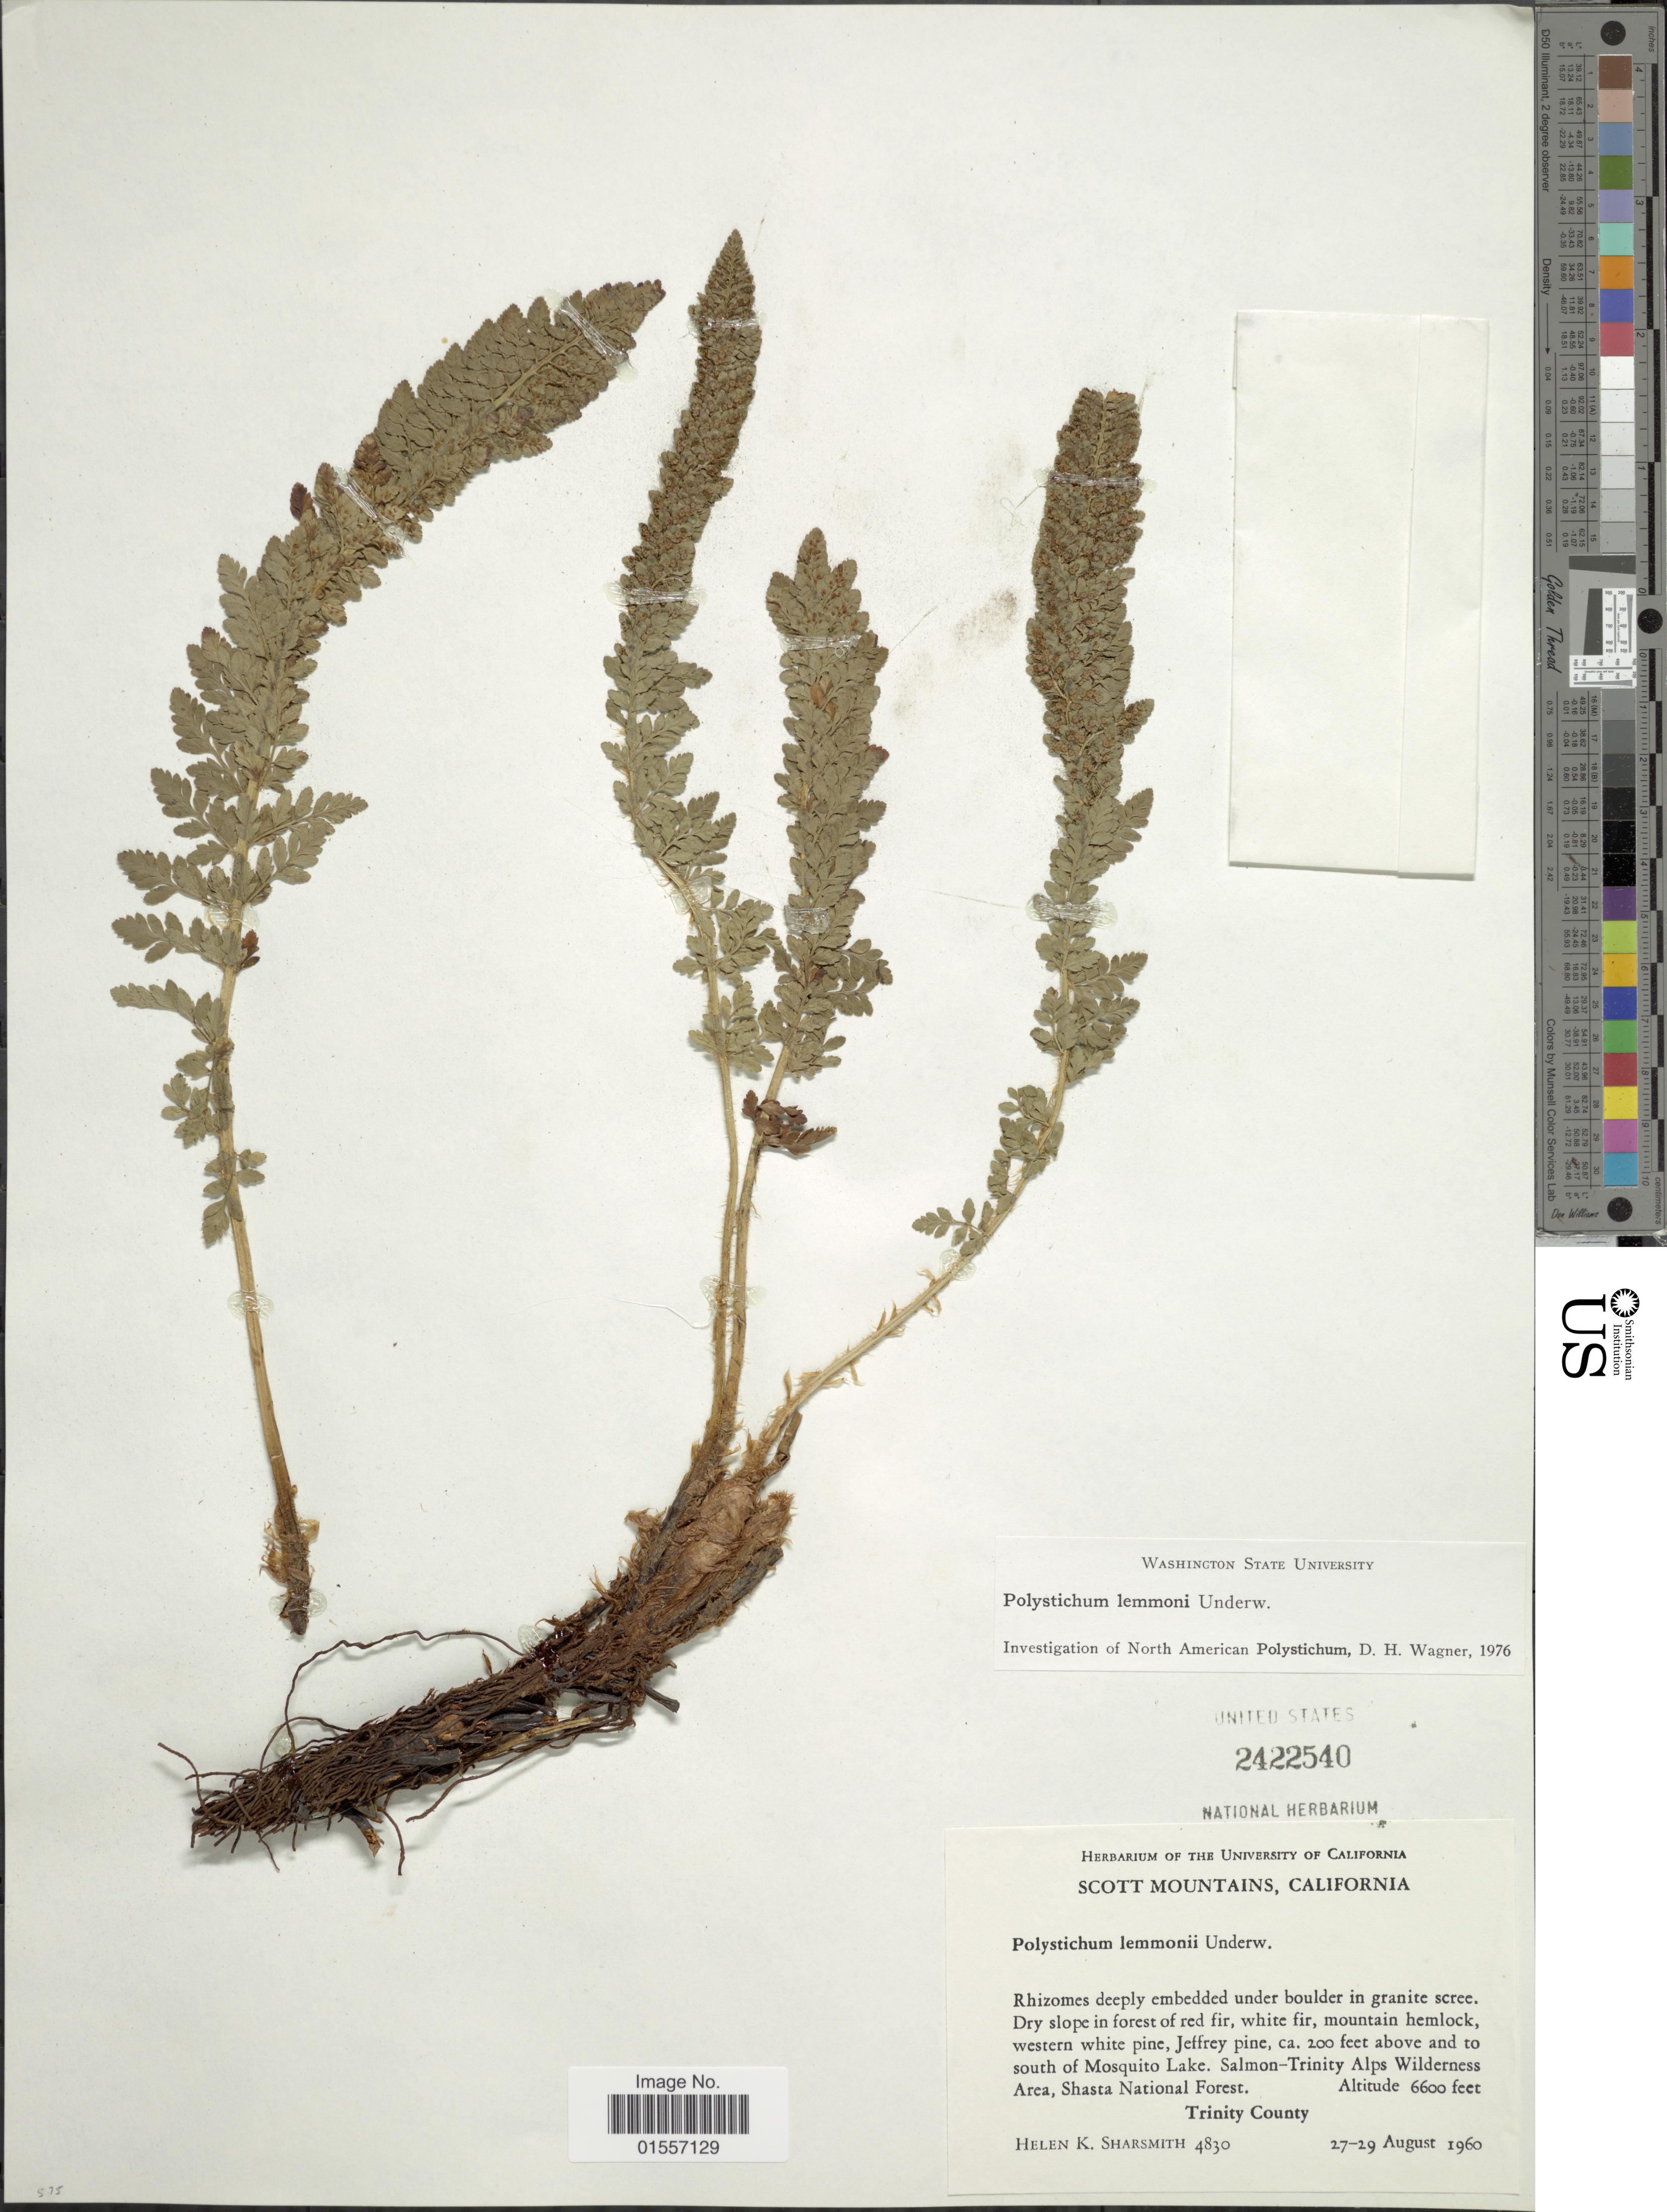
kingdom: Plantae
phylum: Tracheophyta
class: Polypodiopsida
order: Polypodiales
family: Dryopteridaceae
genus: Polystichum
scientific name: Polystichum lemmonii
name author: Underw.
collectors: H. Sharsmith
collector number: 4830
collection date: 1960-08-27/1960-08-29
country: United States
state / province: California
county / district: Trinity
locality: Scott Mountains. Ca. 200 feet above and to south of Mosquito Lake. Salmon-Trinity Alps Wilderness Area, Shasta National Forest, Trinity County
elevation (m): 2012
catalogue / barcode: US 2422540